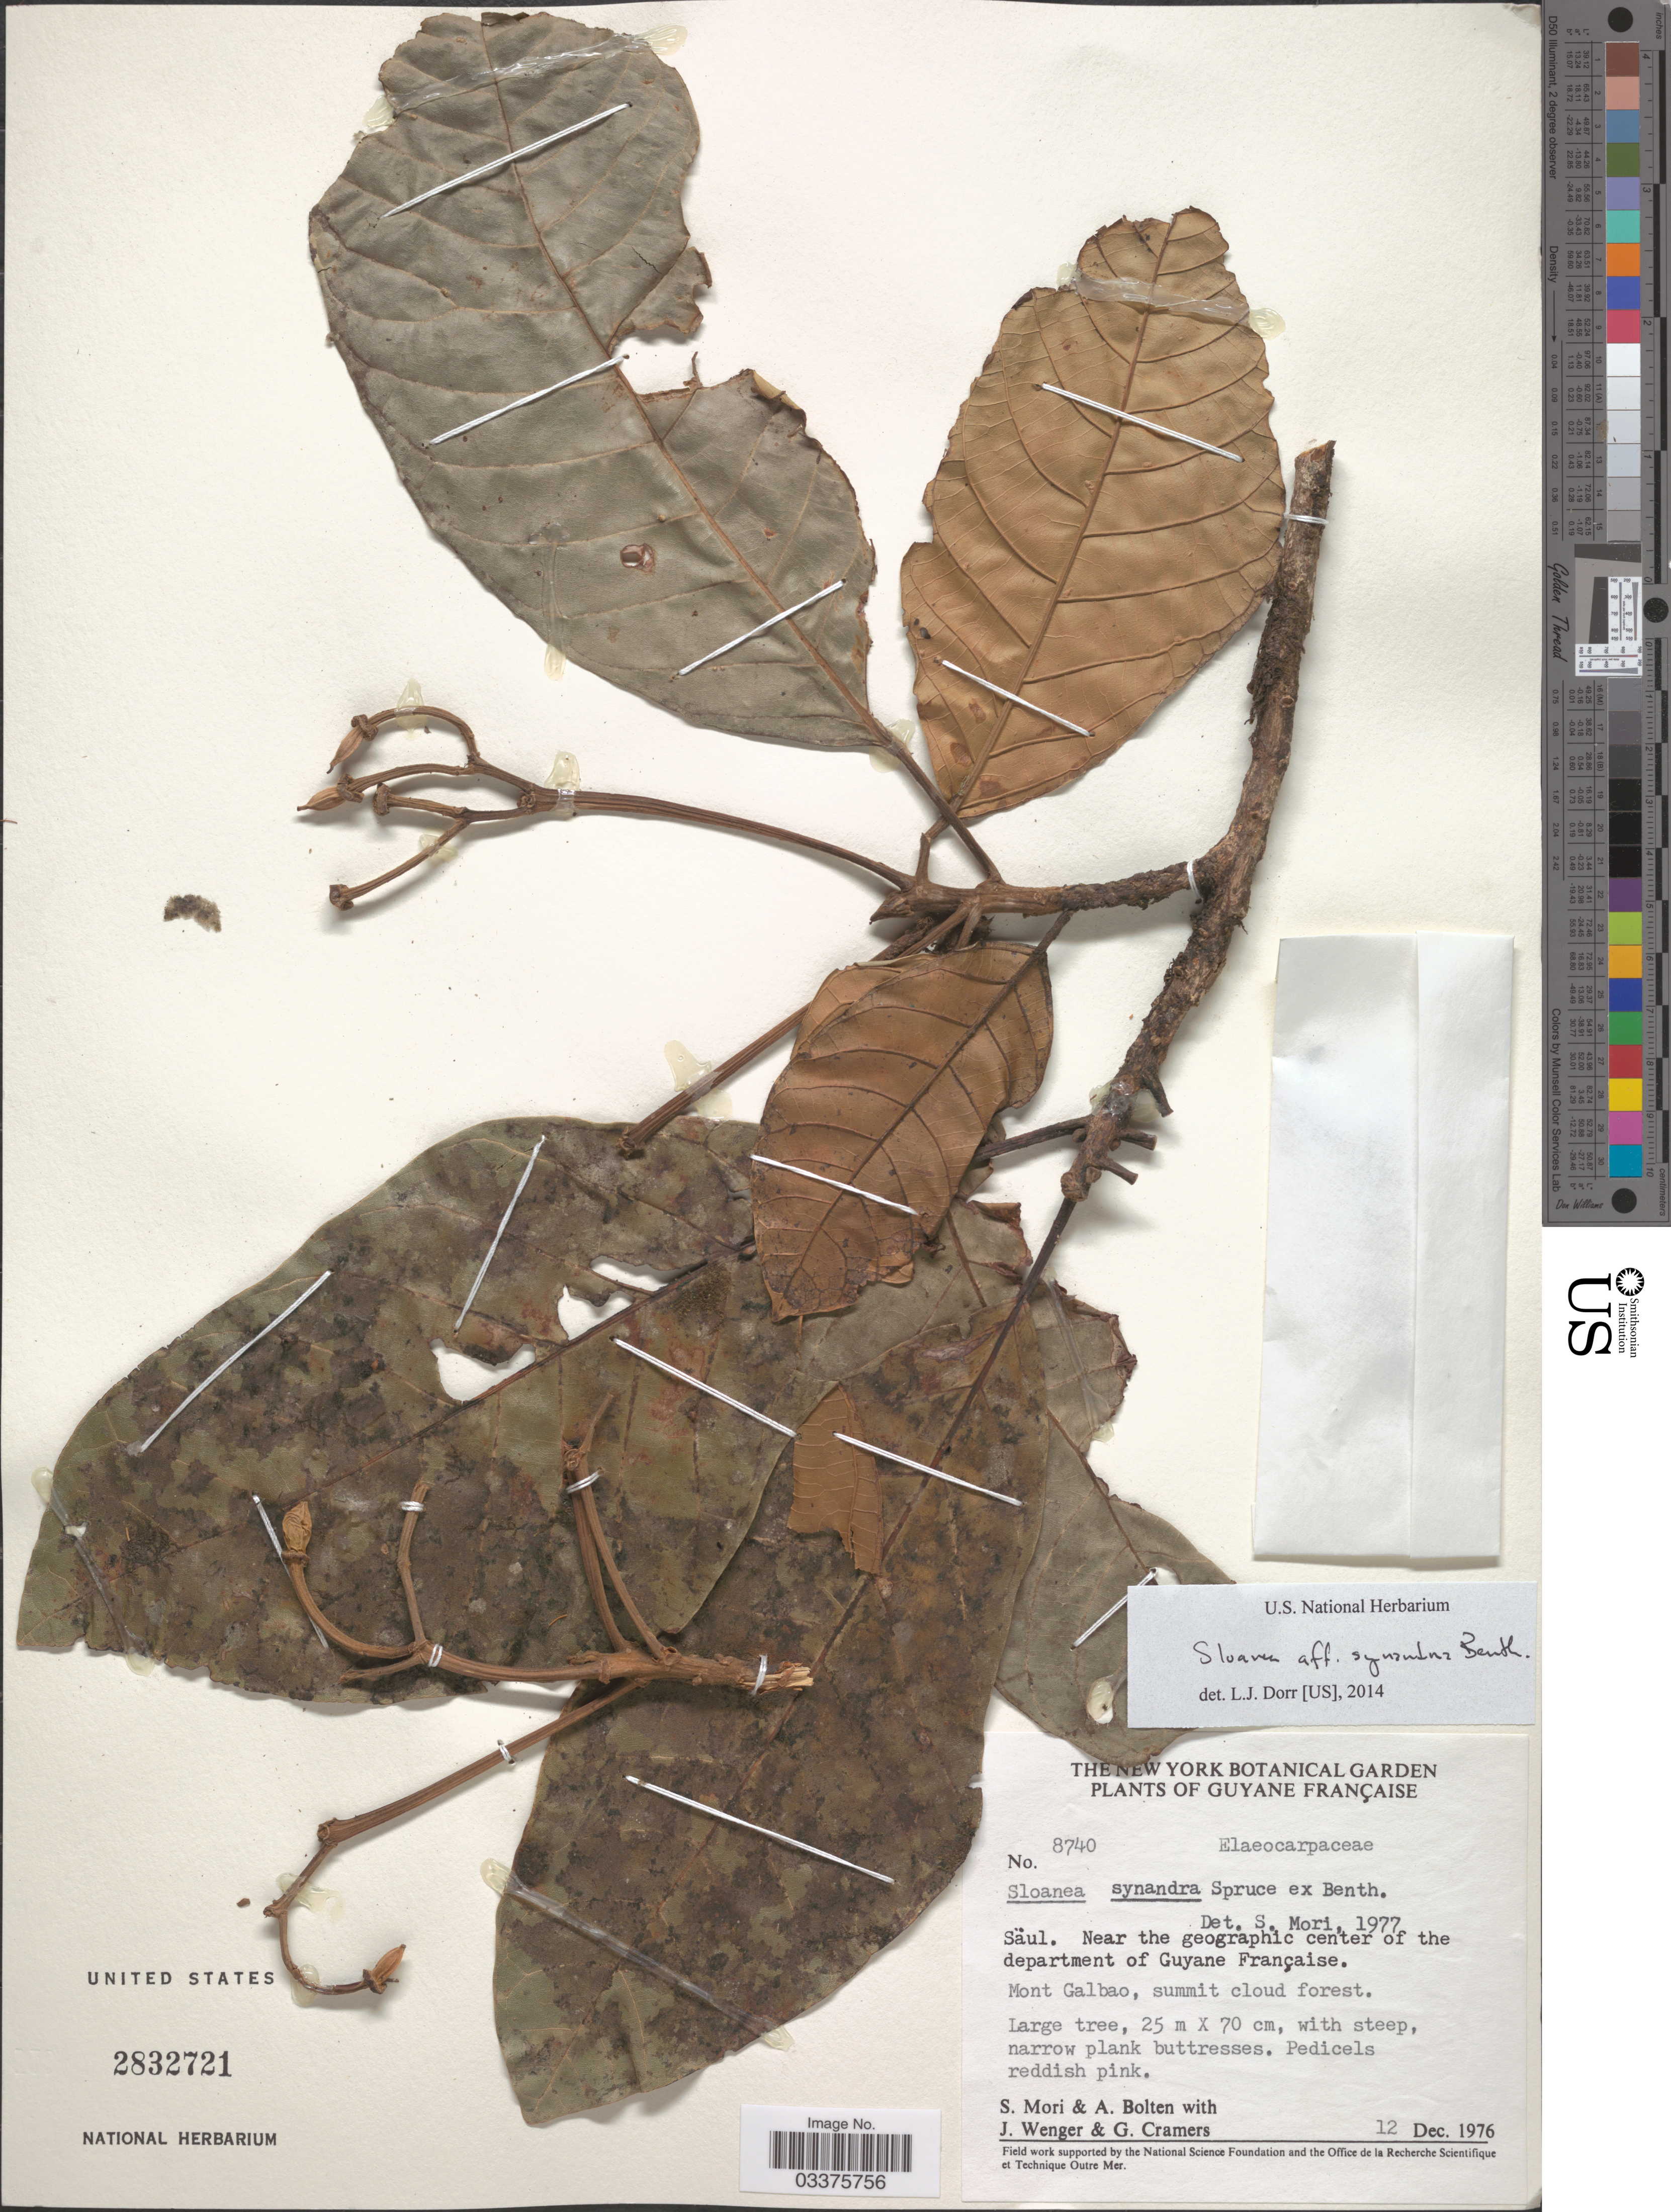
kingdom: Plantae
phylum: Tracheophyta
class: Magnoliopsida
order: Oxalidales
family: Elaeocarpaceae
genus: Sloanea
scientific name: Sloanea synandra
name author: Spruce ex Benth.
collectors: S. Mori, A. Bolten, J. Wenger & G. Cramers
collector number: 8740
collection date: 1976-12-12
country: French Guiana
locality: Guyane Française. Säul. Near the geographic center of the department of Guyane Française.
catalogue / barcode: US 2832721